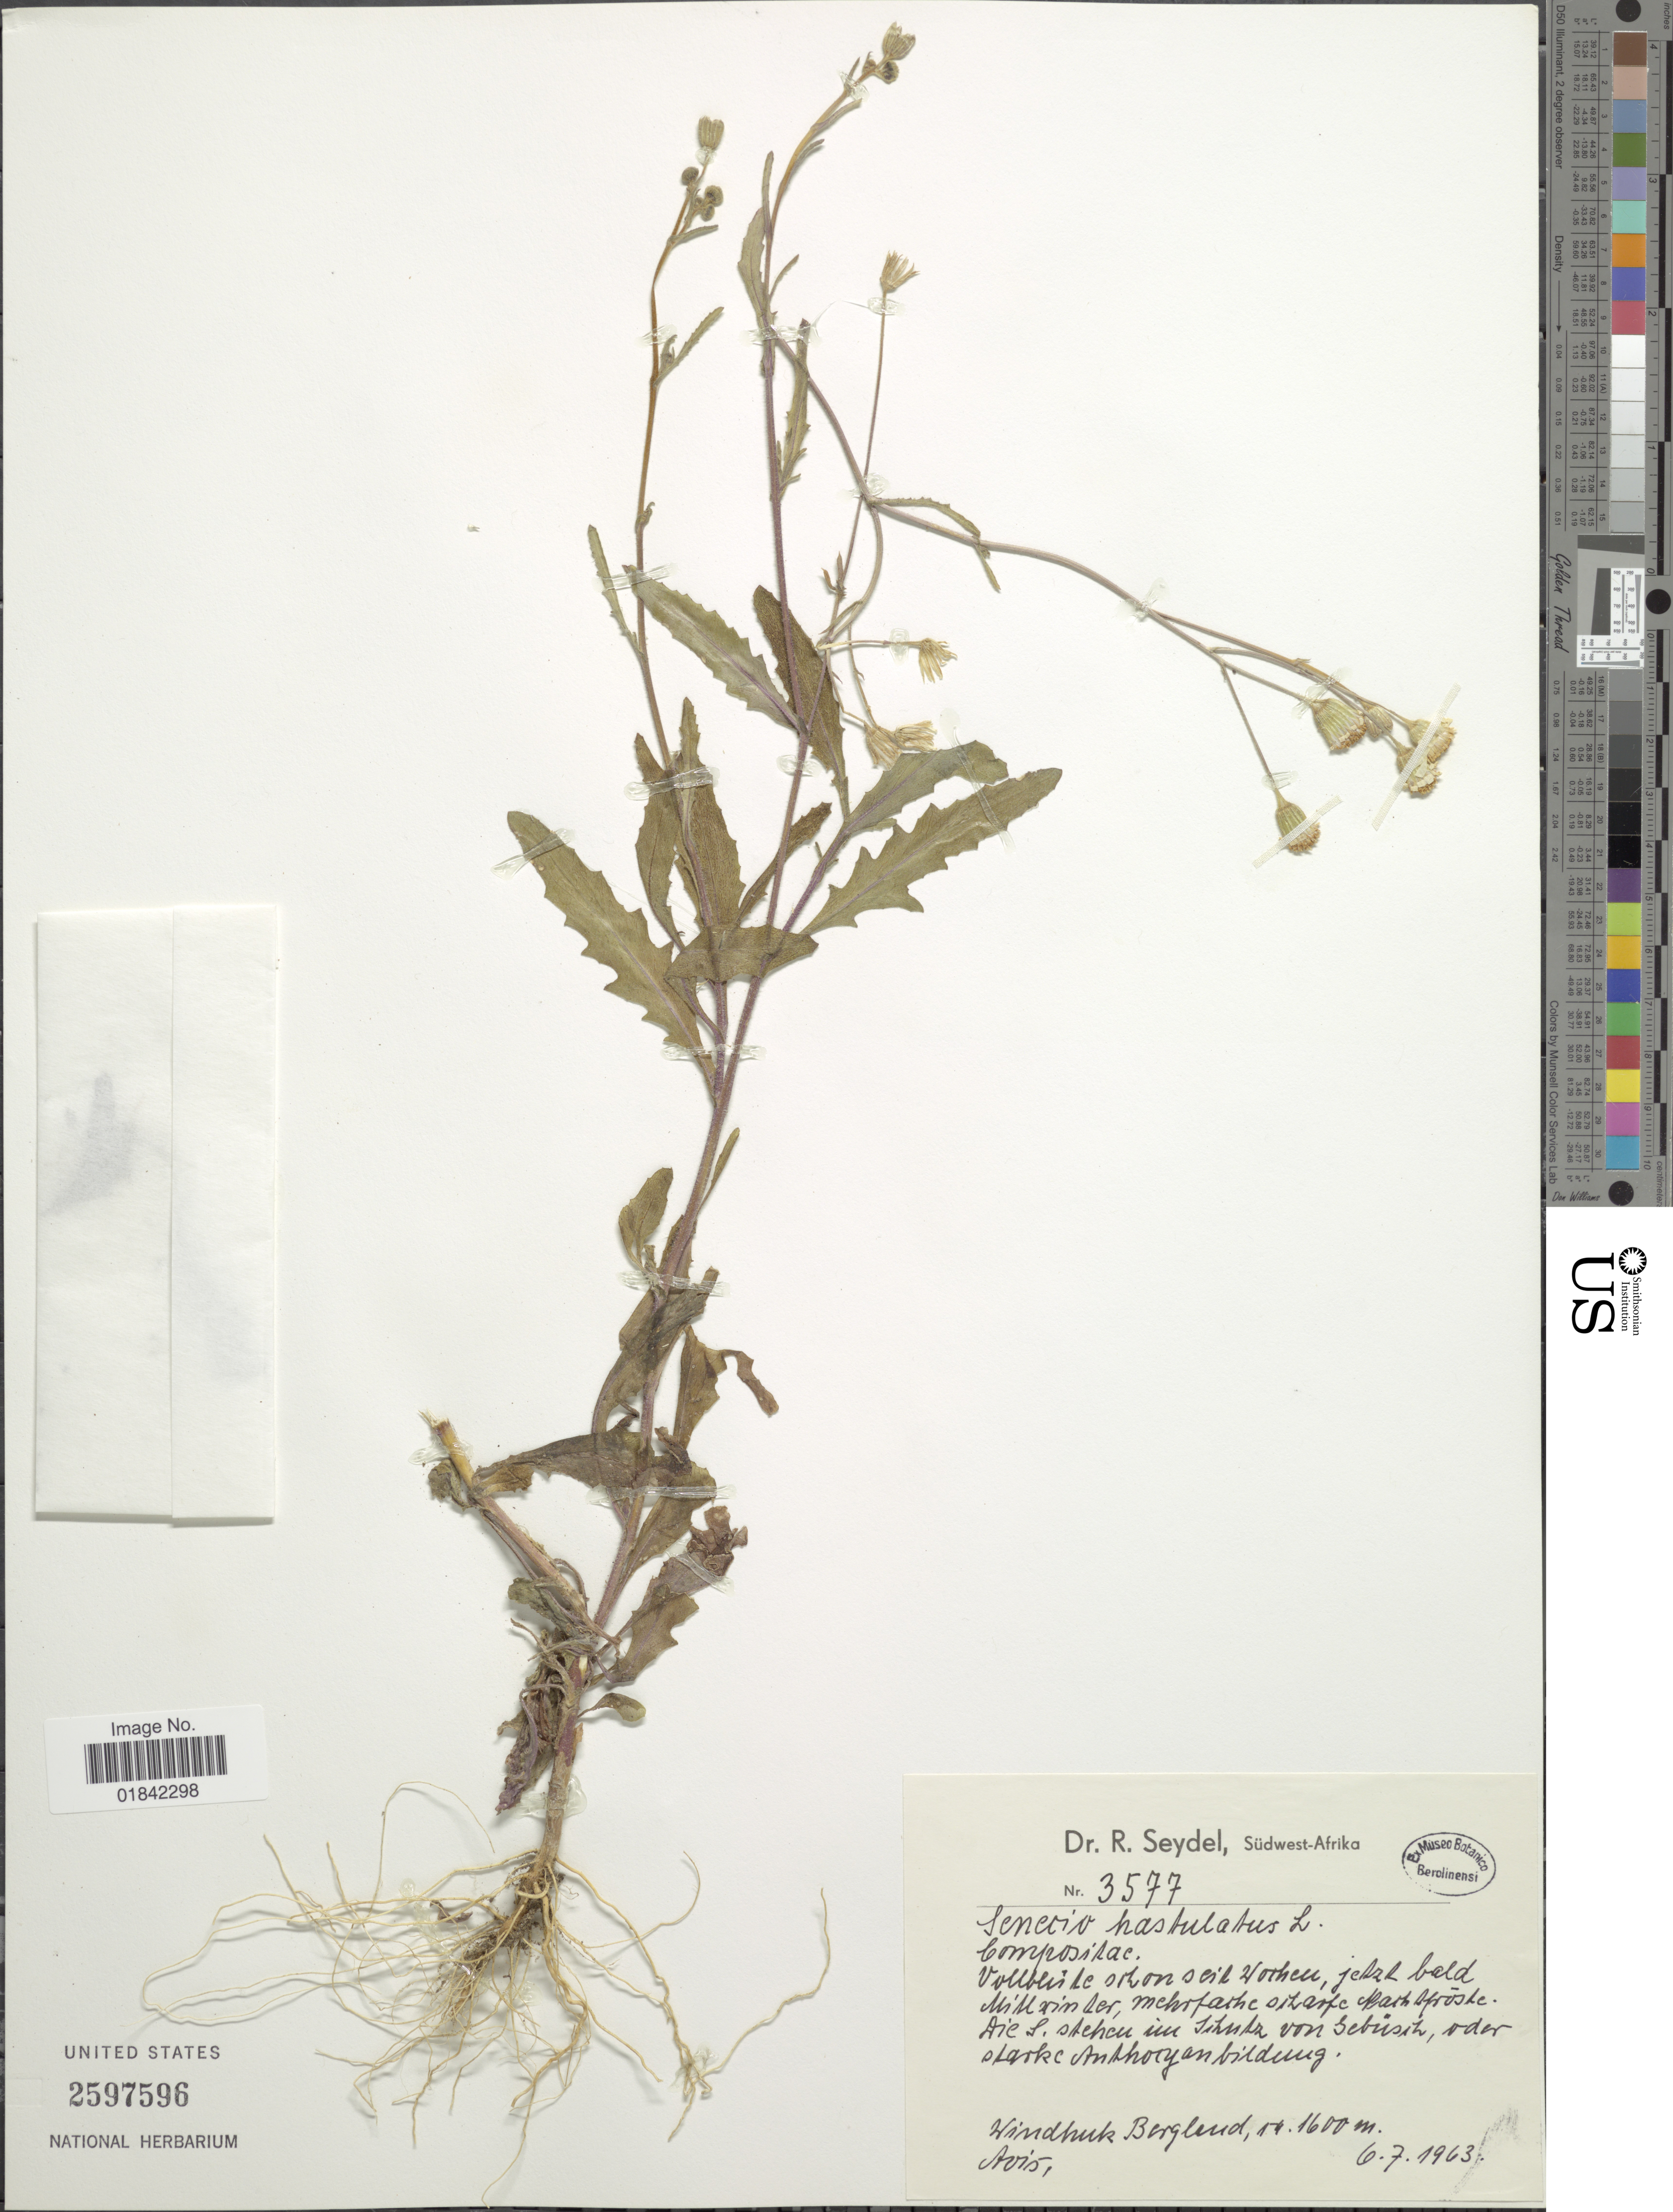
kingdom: Plantae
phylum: Tracheophyta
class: Magnoliopsida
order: Asterales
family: Asteraceae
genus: Senecio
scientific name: Senecio hastatus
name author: (L.) Hook. f.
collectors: R. Seydel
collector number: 3577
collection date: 1963-07-06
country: Namibia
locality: Sudwest Afrika, Winhuk Bergland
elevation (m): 1600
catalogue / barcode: US 2597596